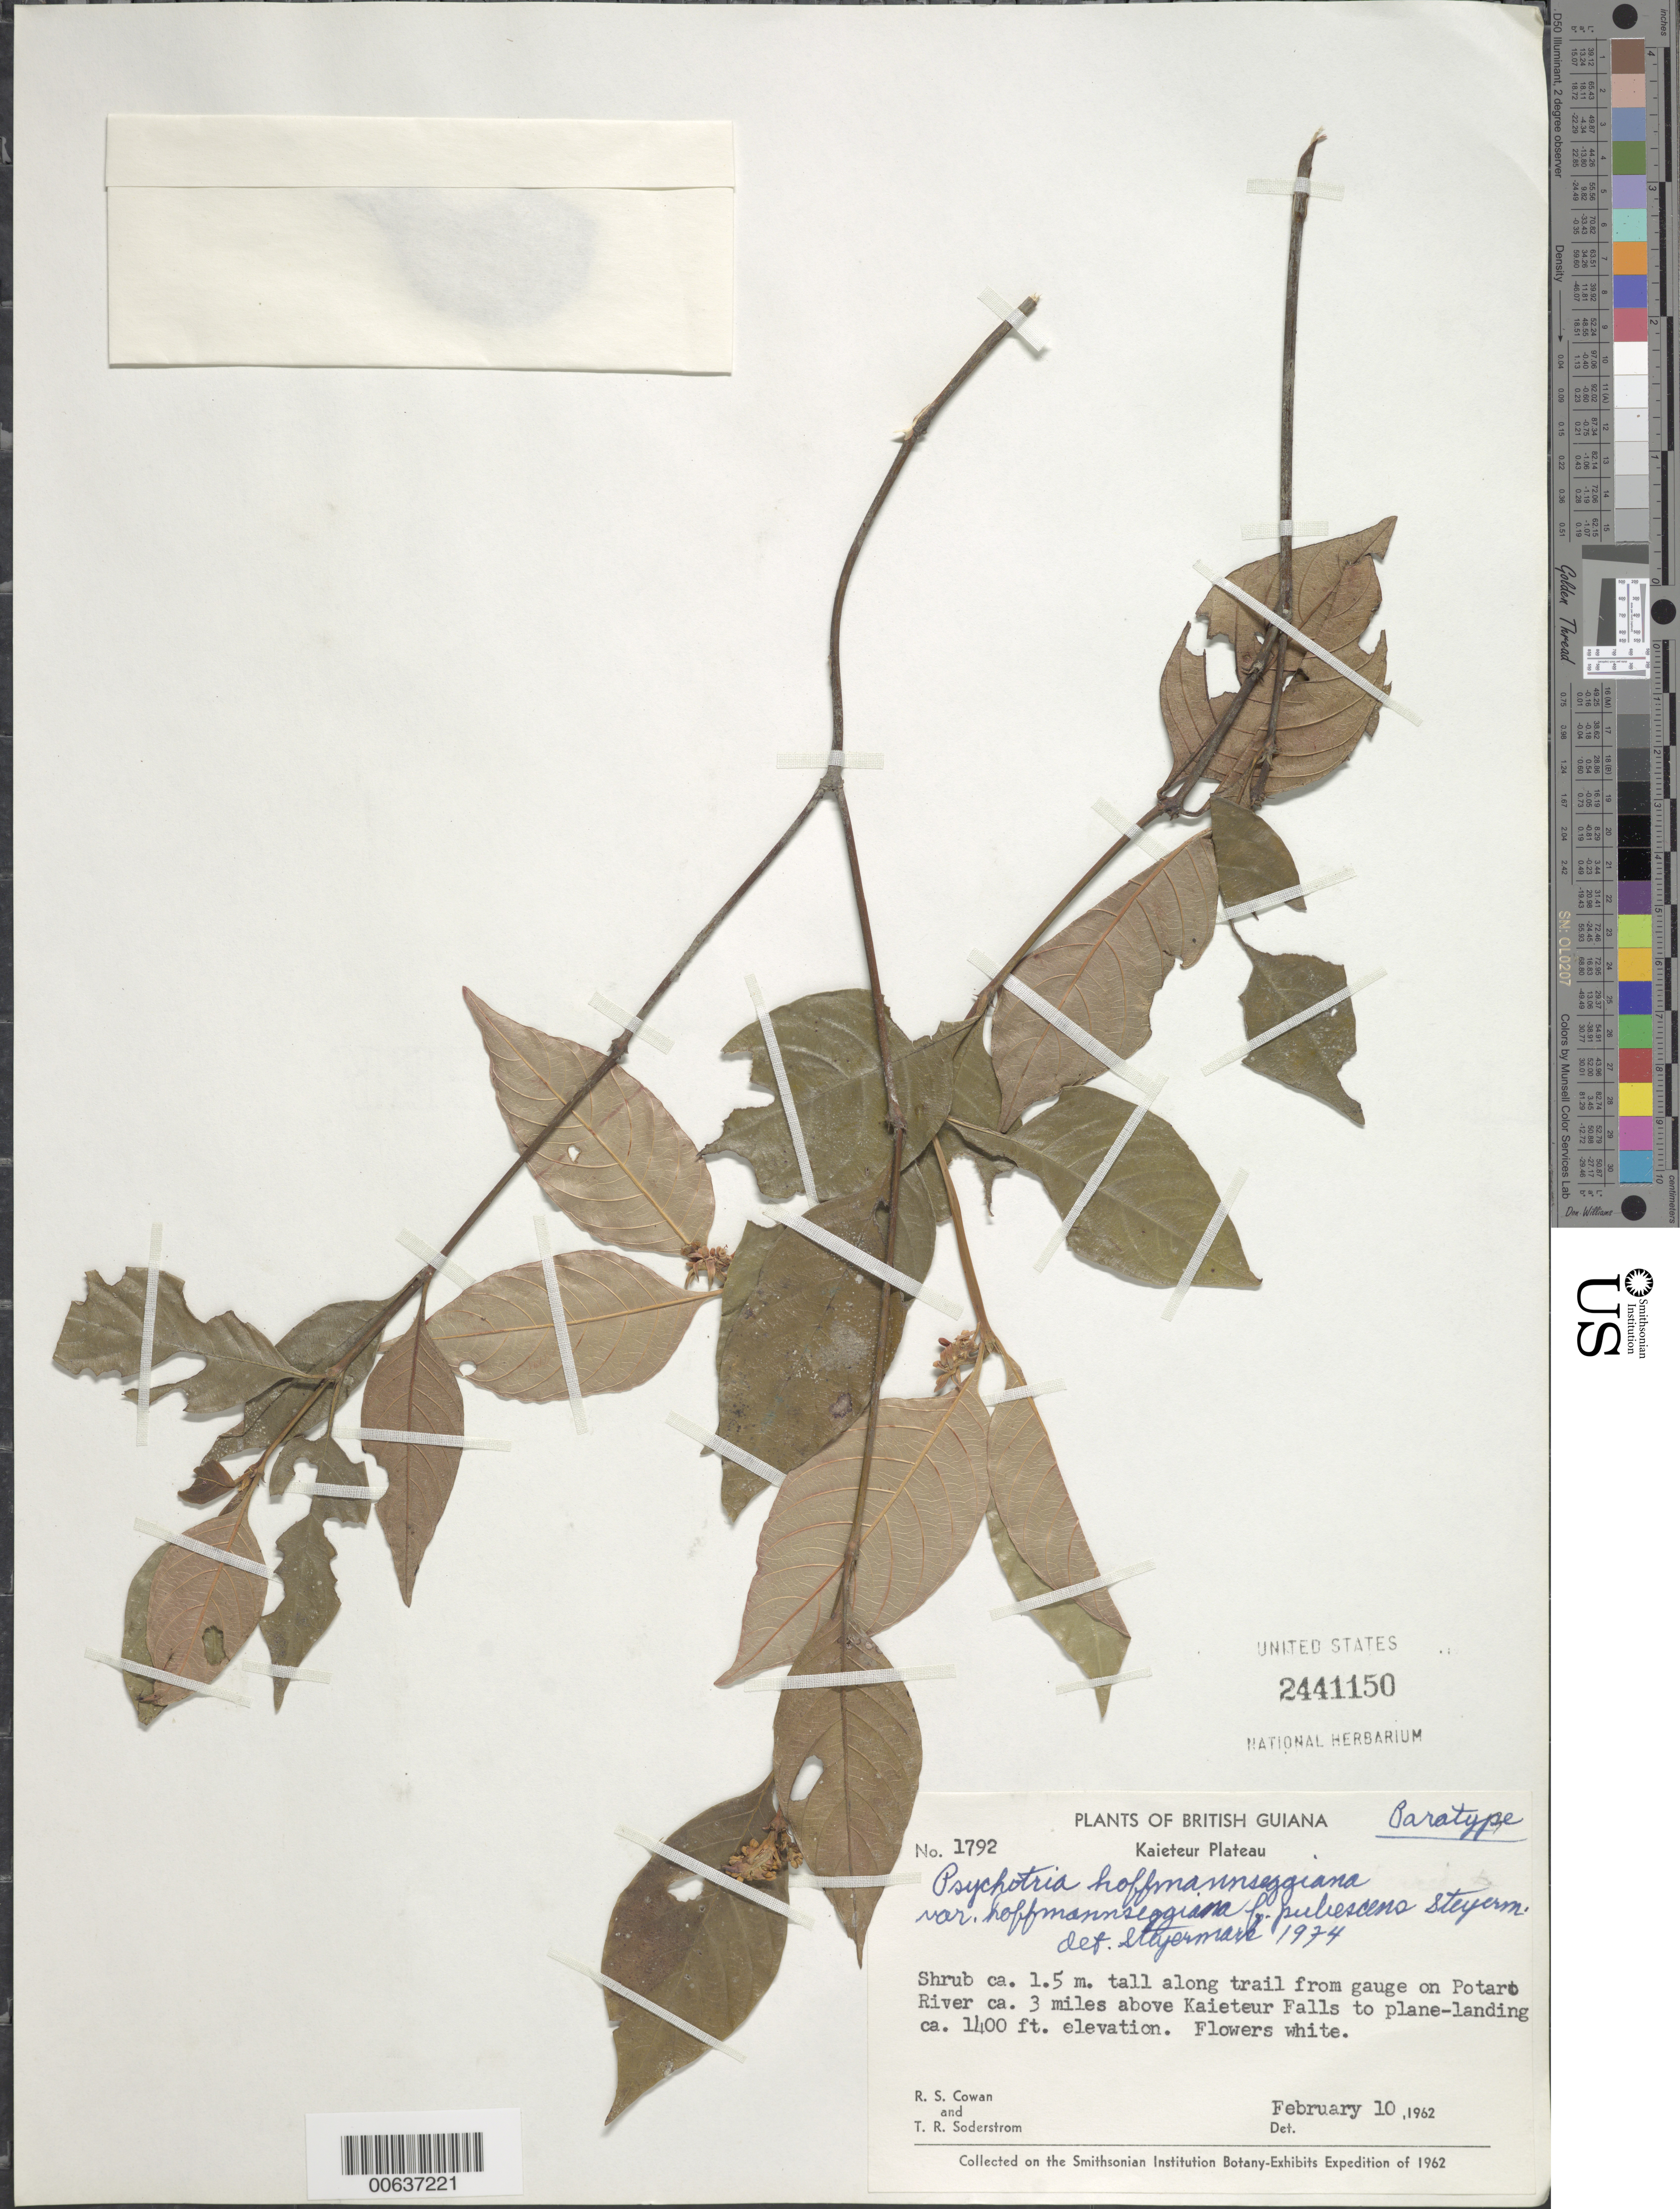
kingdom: Plantae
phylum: Tracheophyta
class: Magnoliopsida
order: Gentianales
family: Rubiaceae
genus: Palicourea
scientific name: Palicourea hoffmannseggiana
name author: (Roem. & Schult.) Borhidi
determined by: Kirkbride, J. H., Jr.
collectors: R. S. Cowan & T. R. Soderstrom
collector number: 1792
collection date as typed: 10-Feb-62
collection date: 1962-02-10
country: Guyana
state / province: Potaro-Siparuni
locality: Kaieteur Plateau, Potaro R., 3 mi. above Kaieteur Falls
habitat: Along trail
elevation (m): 427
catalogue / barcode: US 2441150